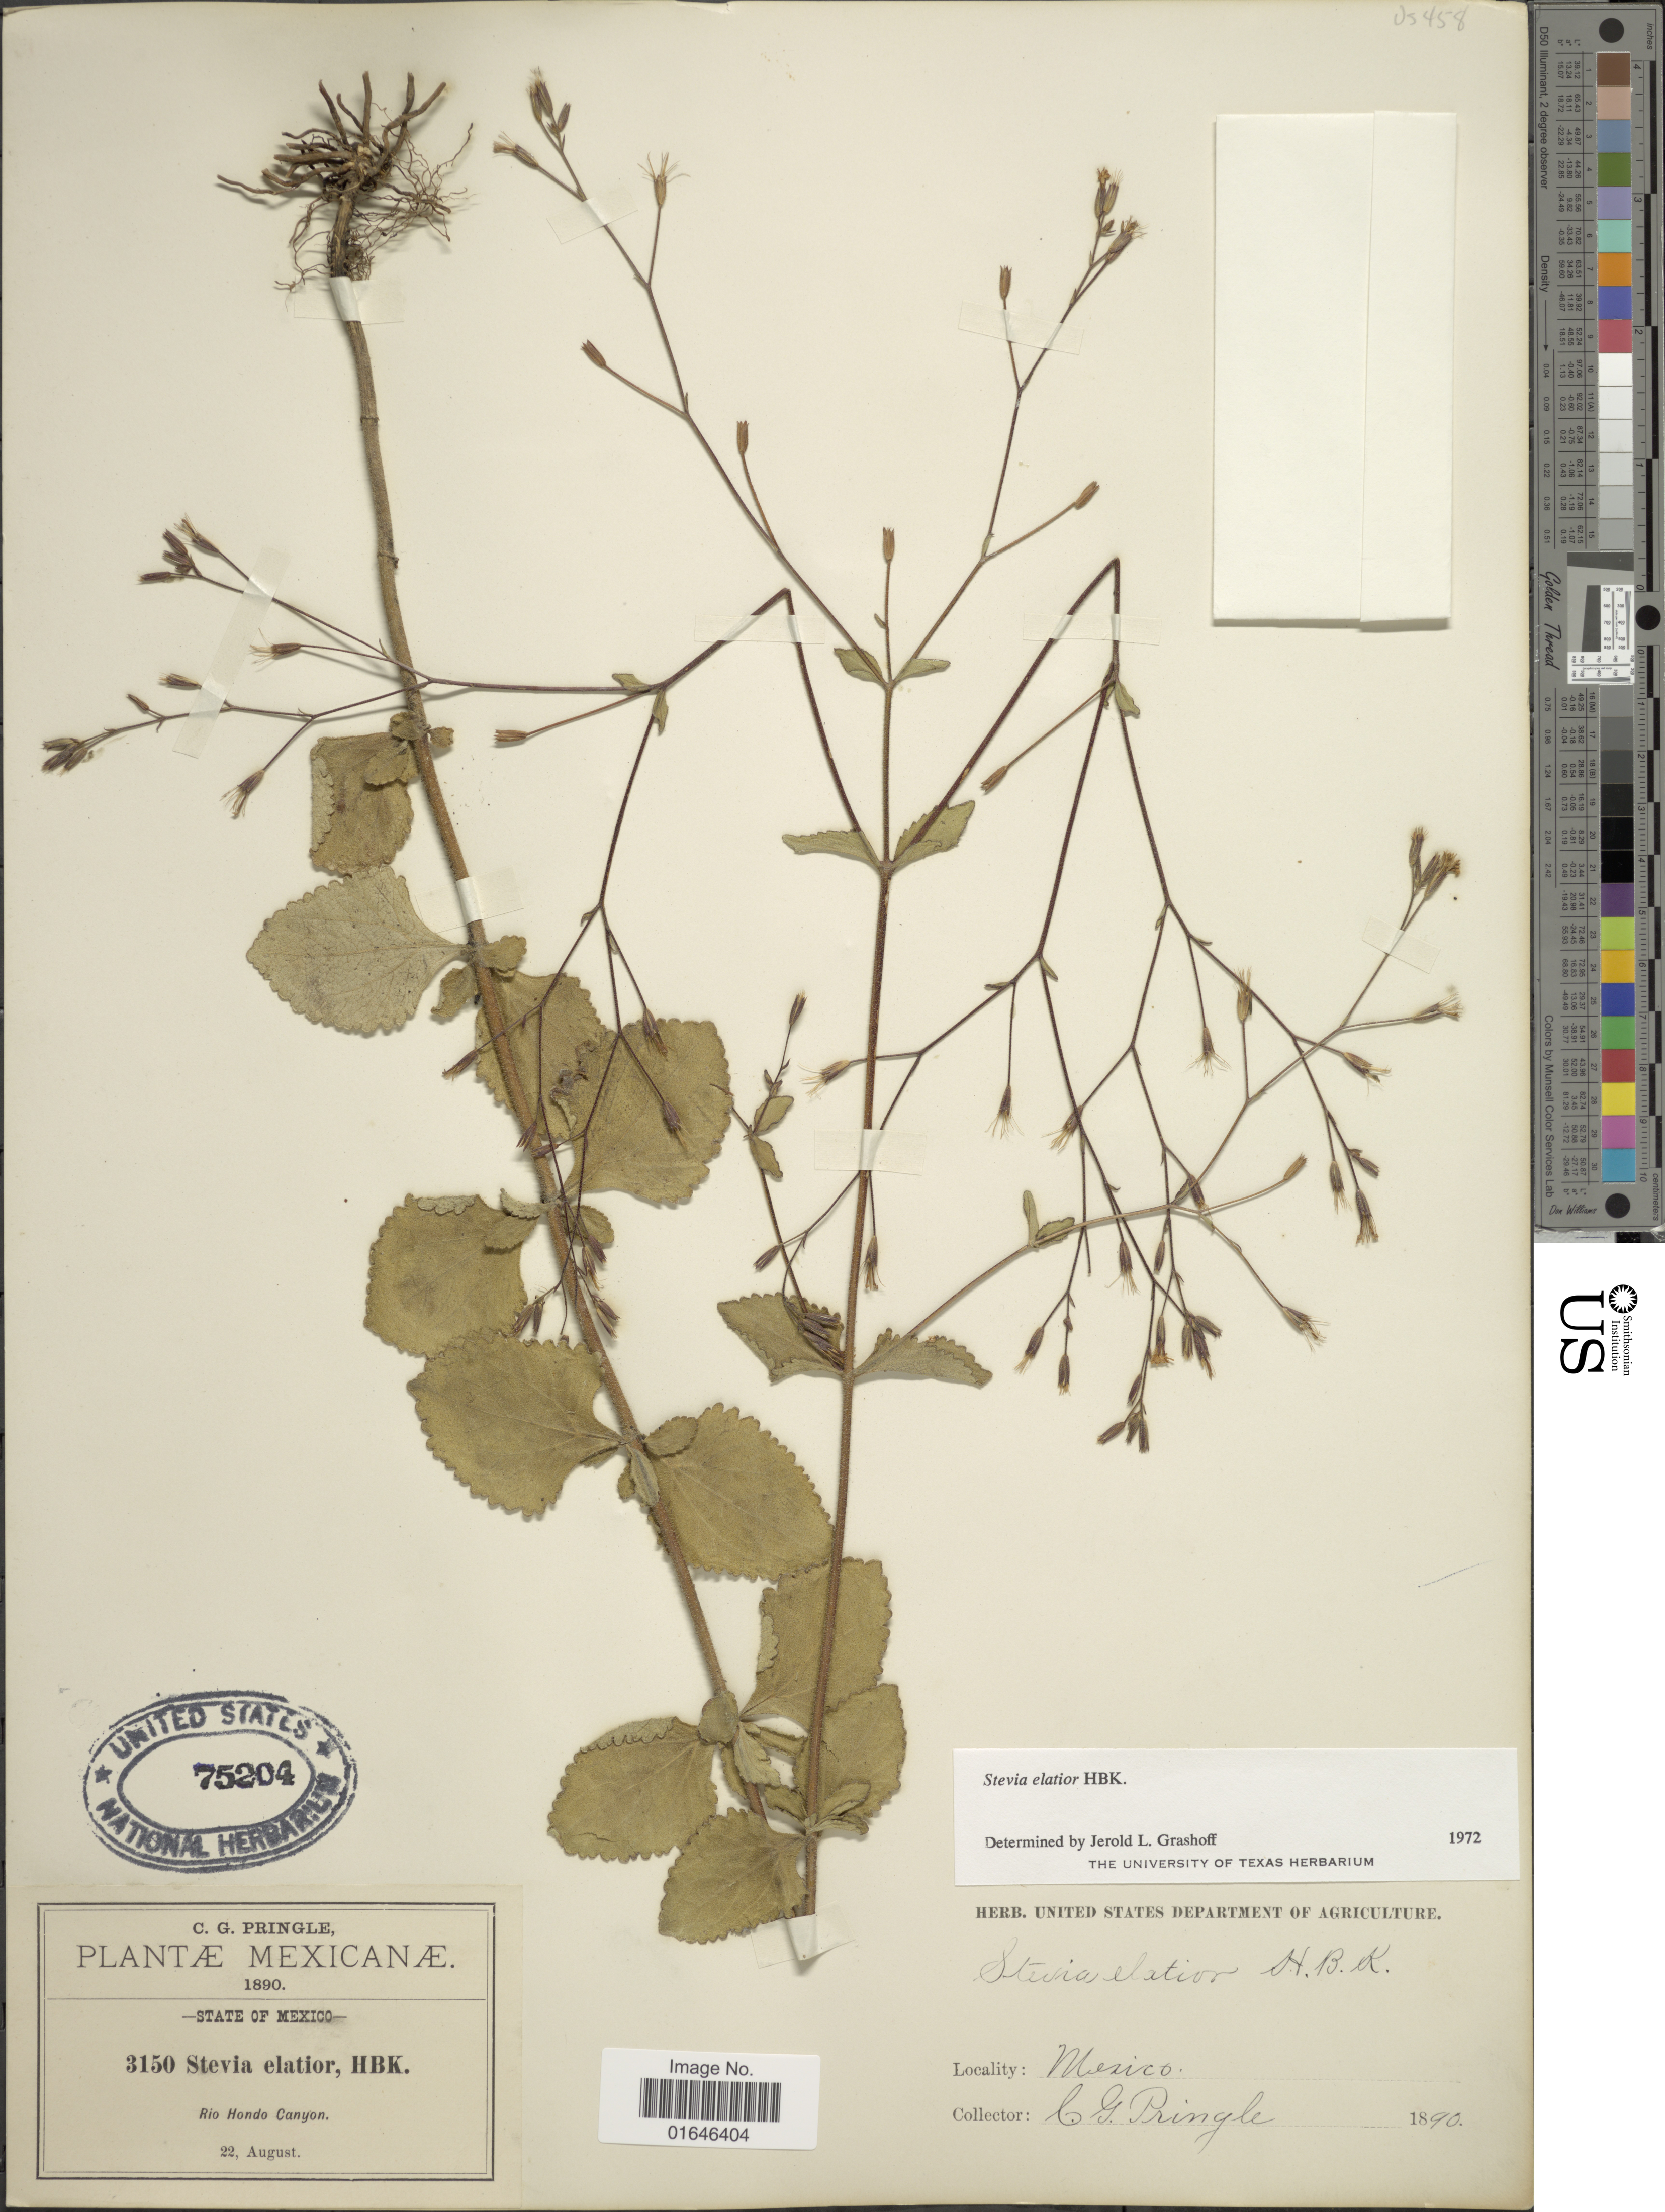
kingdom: Plantae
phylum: Tracheophyta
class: Magnoliopsida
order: Asterales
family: Asteraceae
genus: Stevia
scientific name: Stevia elatior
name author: Kunth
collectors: C. G. Pringle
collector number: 3150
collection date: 1890-08-22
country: Mexico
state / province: México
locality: Rio Hondo Canyon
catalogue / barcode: US 75204